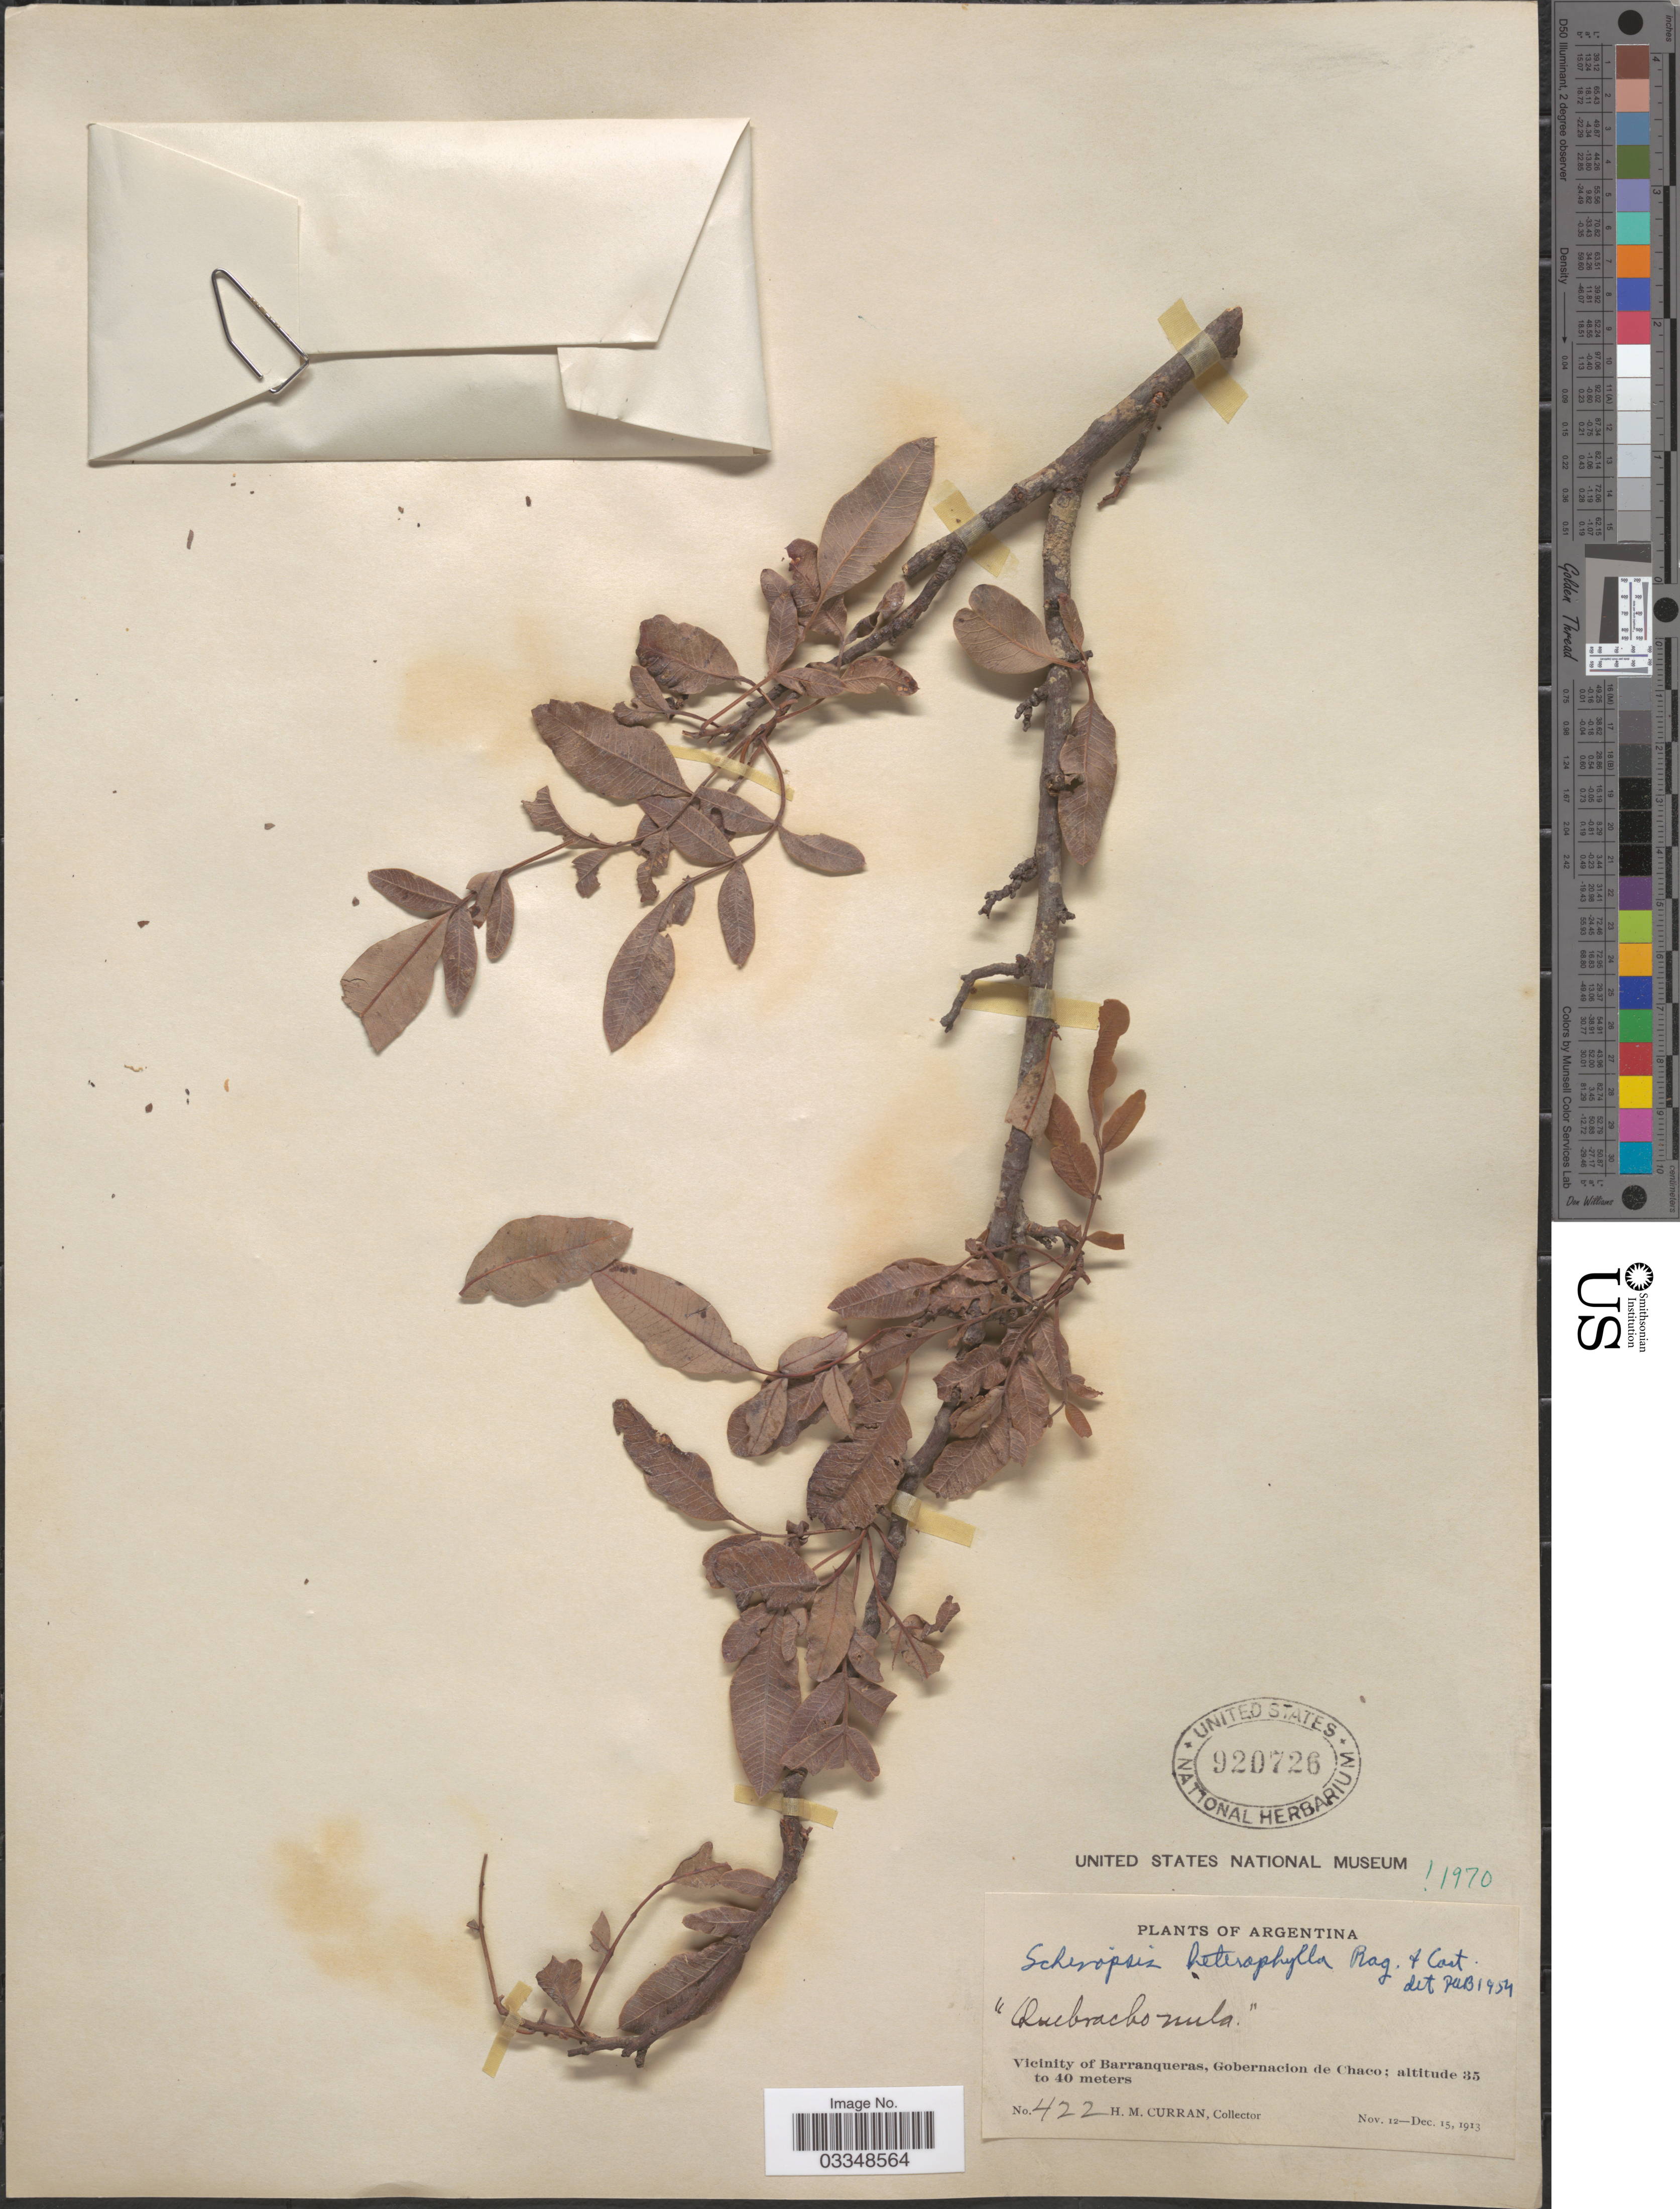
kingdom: Plantae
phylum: Tracheophyta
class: Magnoliopsida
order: Sapindales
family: Anacardiaceae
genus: Schinopsis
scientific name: Schinopsis heterophylla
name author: Ragonese & J.A. Castigl.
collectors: H. M. Curran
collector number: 422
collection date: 1913-11-12/1913-12-15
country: Argentina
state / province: Chaco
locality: Vicinity of Barranqueras, Gobernacion de Chaco.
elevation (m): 35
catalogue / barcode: US 920726